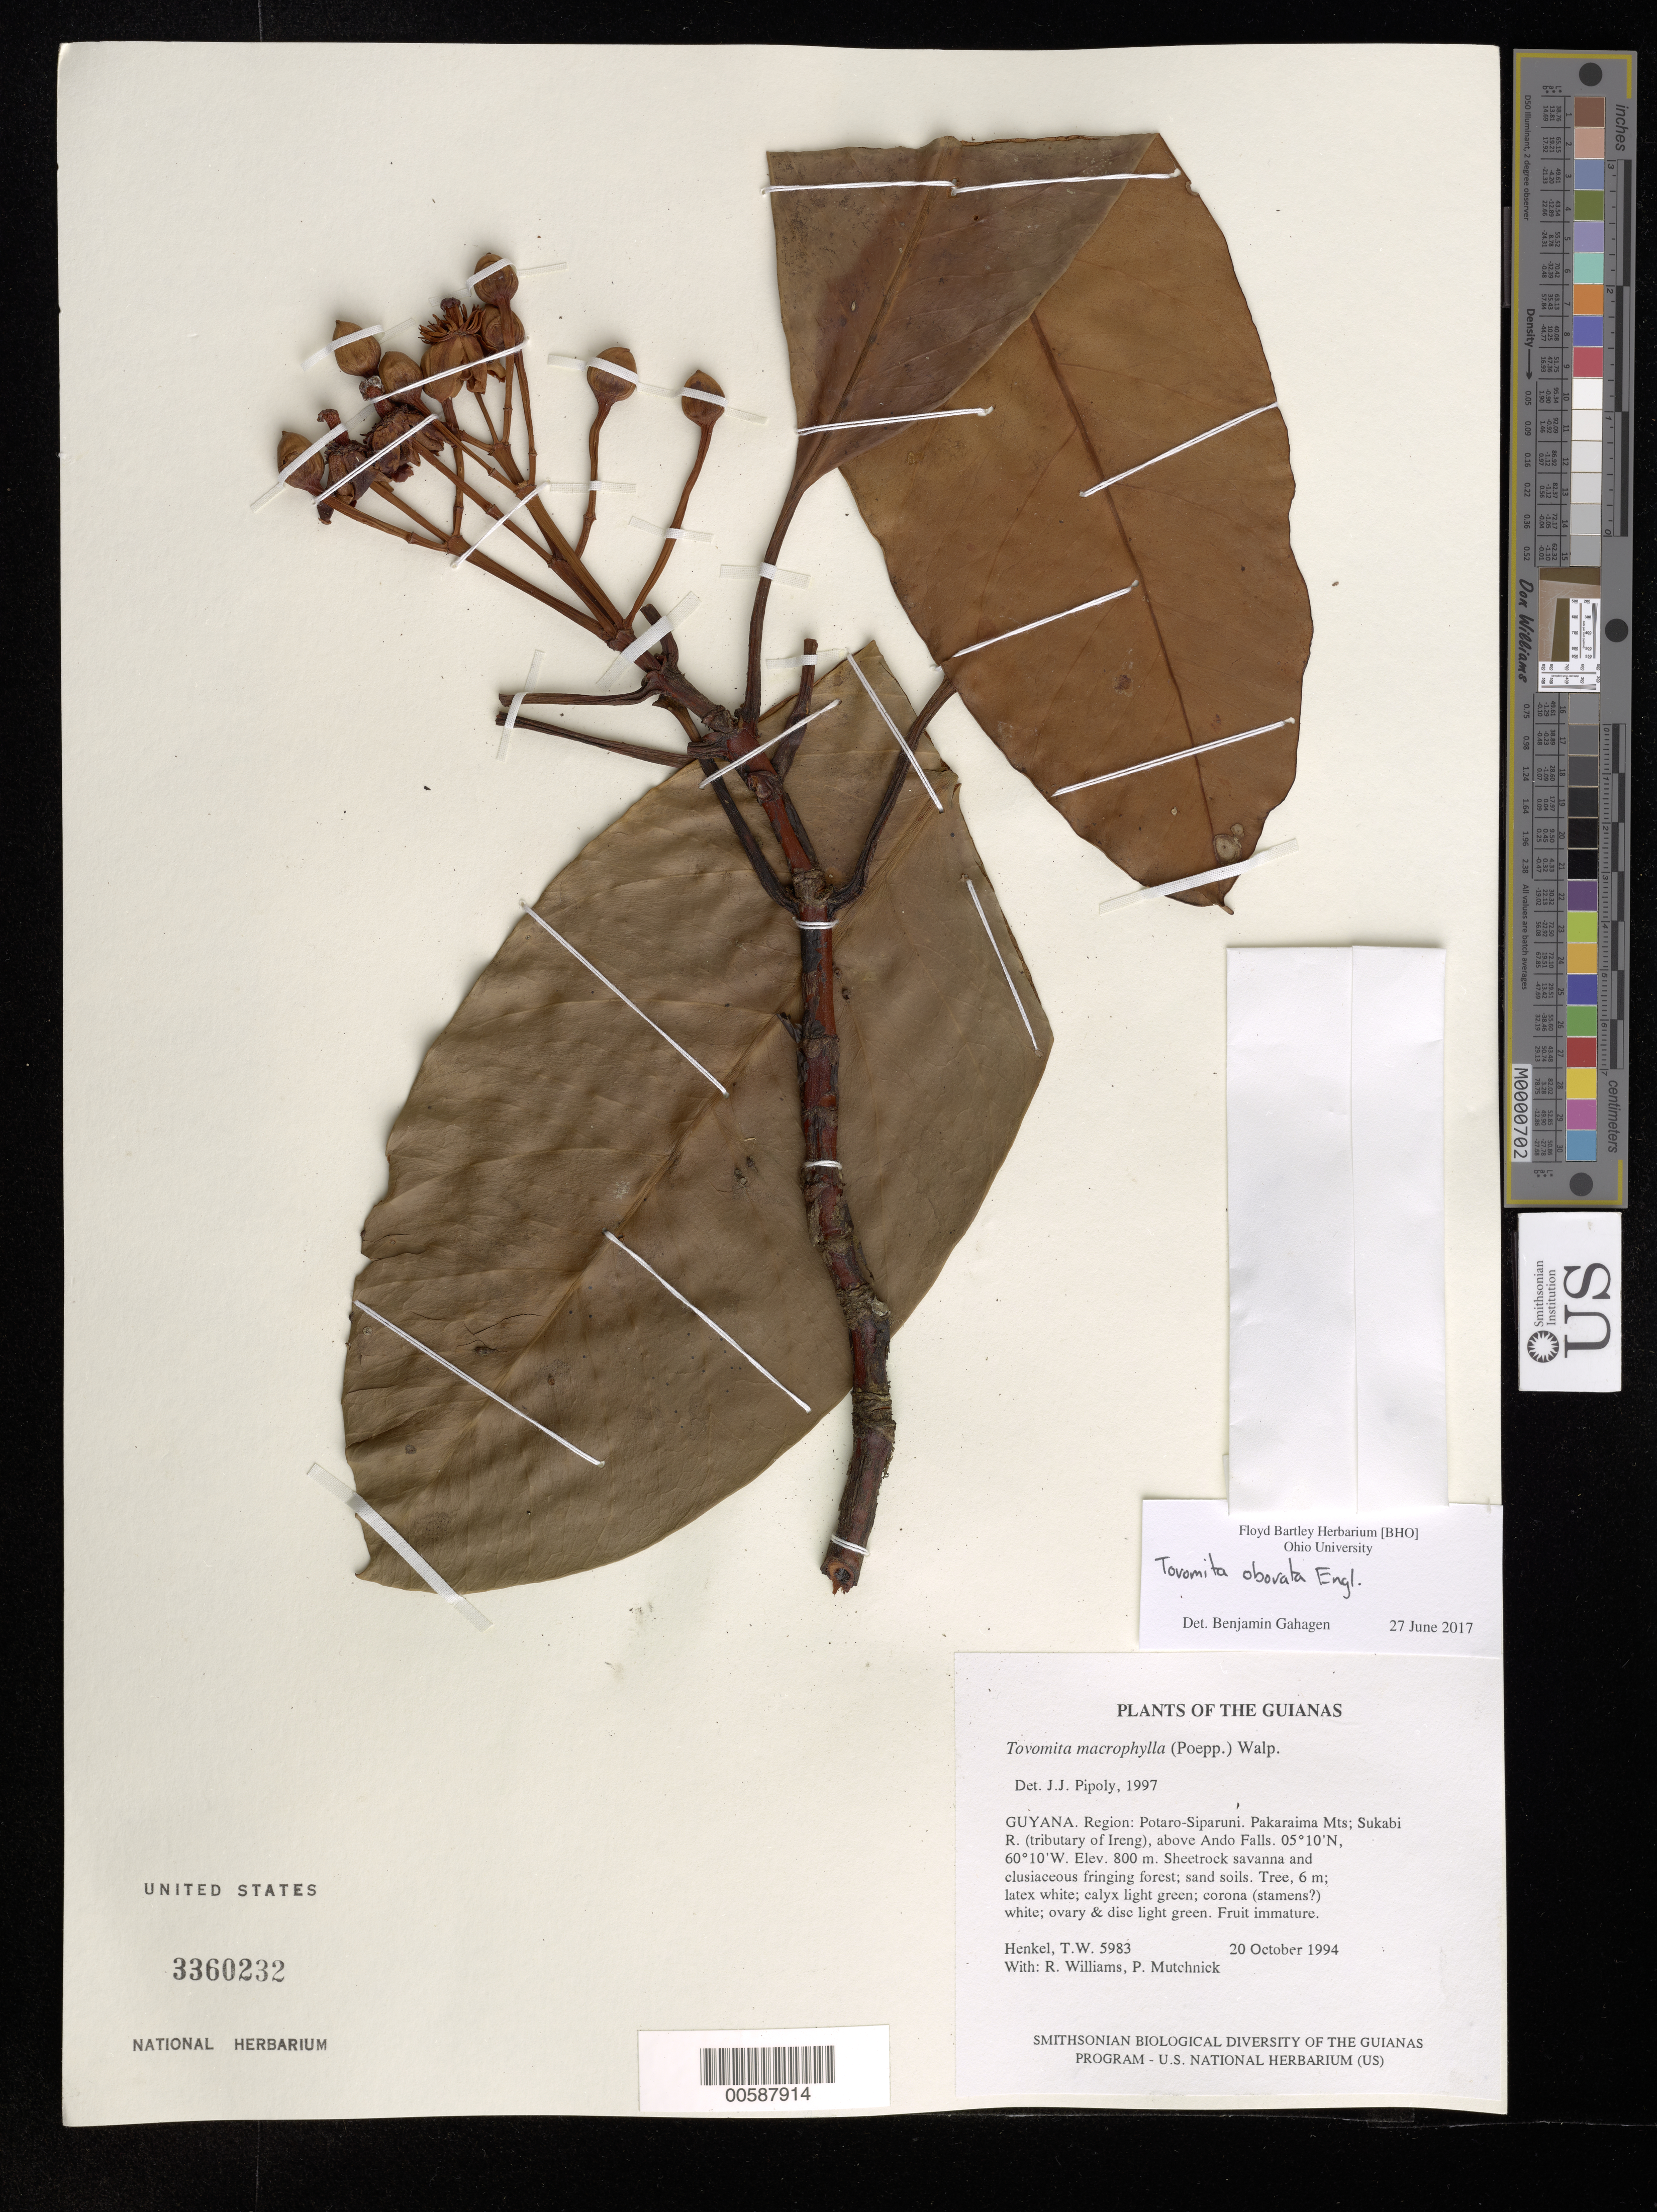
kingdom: Plantae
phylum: Tracheophyta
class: Magnoliopsida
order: Malpighiales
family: Clusiaceae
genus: Tovomita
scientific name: Tovomita obovata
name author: Engl.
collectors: T. Henkel, R. Williams & P. Mutchnick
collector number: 5983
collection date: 1994-10-20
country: Guyana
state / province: Potaro-Siparuni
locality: Pakaraima Mts; Sukabi R. (tributary of Ireng), above Ando Falls.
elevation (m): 800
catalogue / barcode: US 3360232